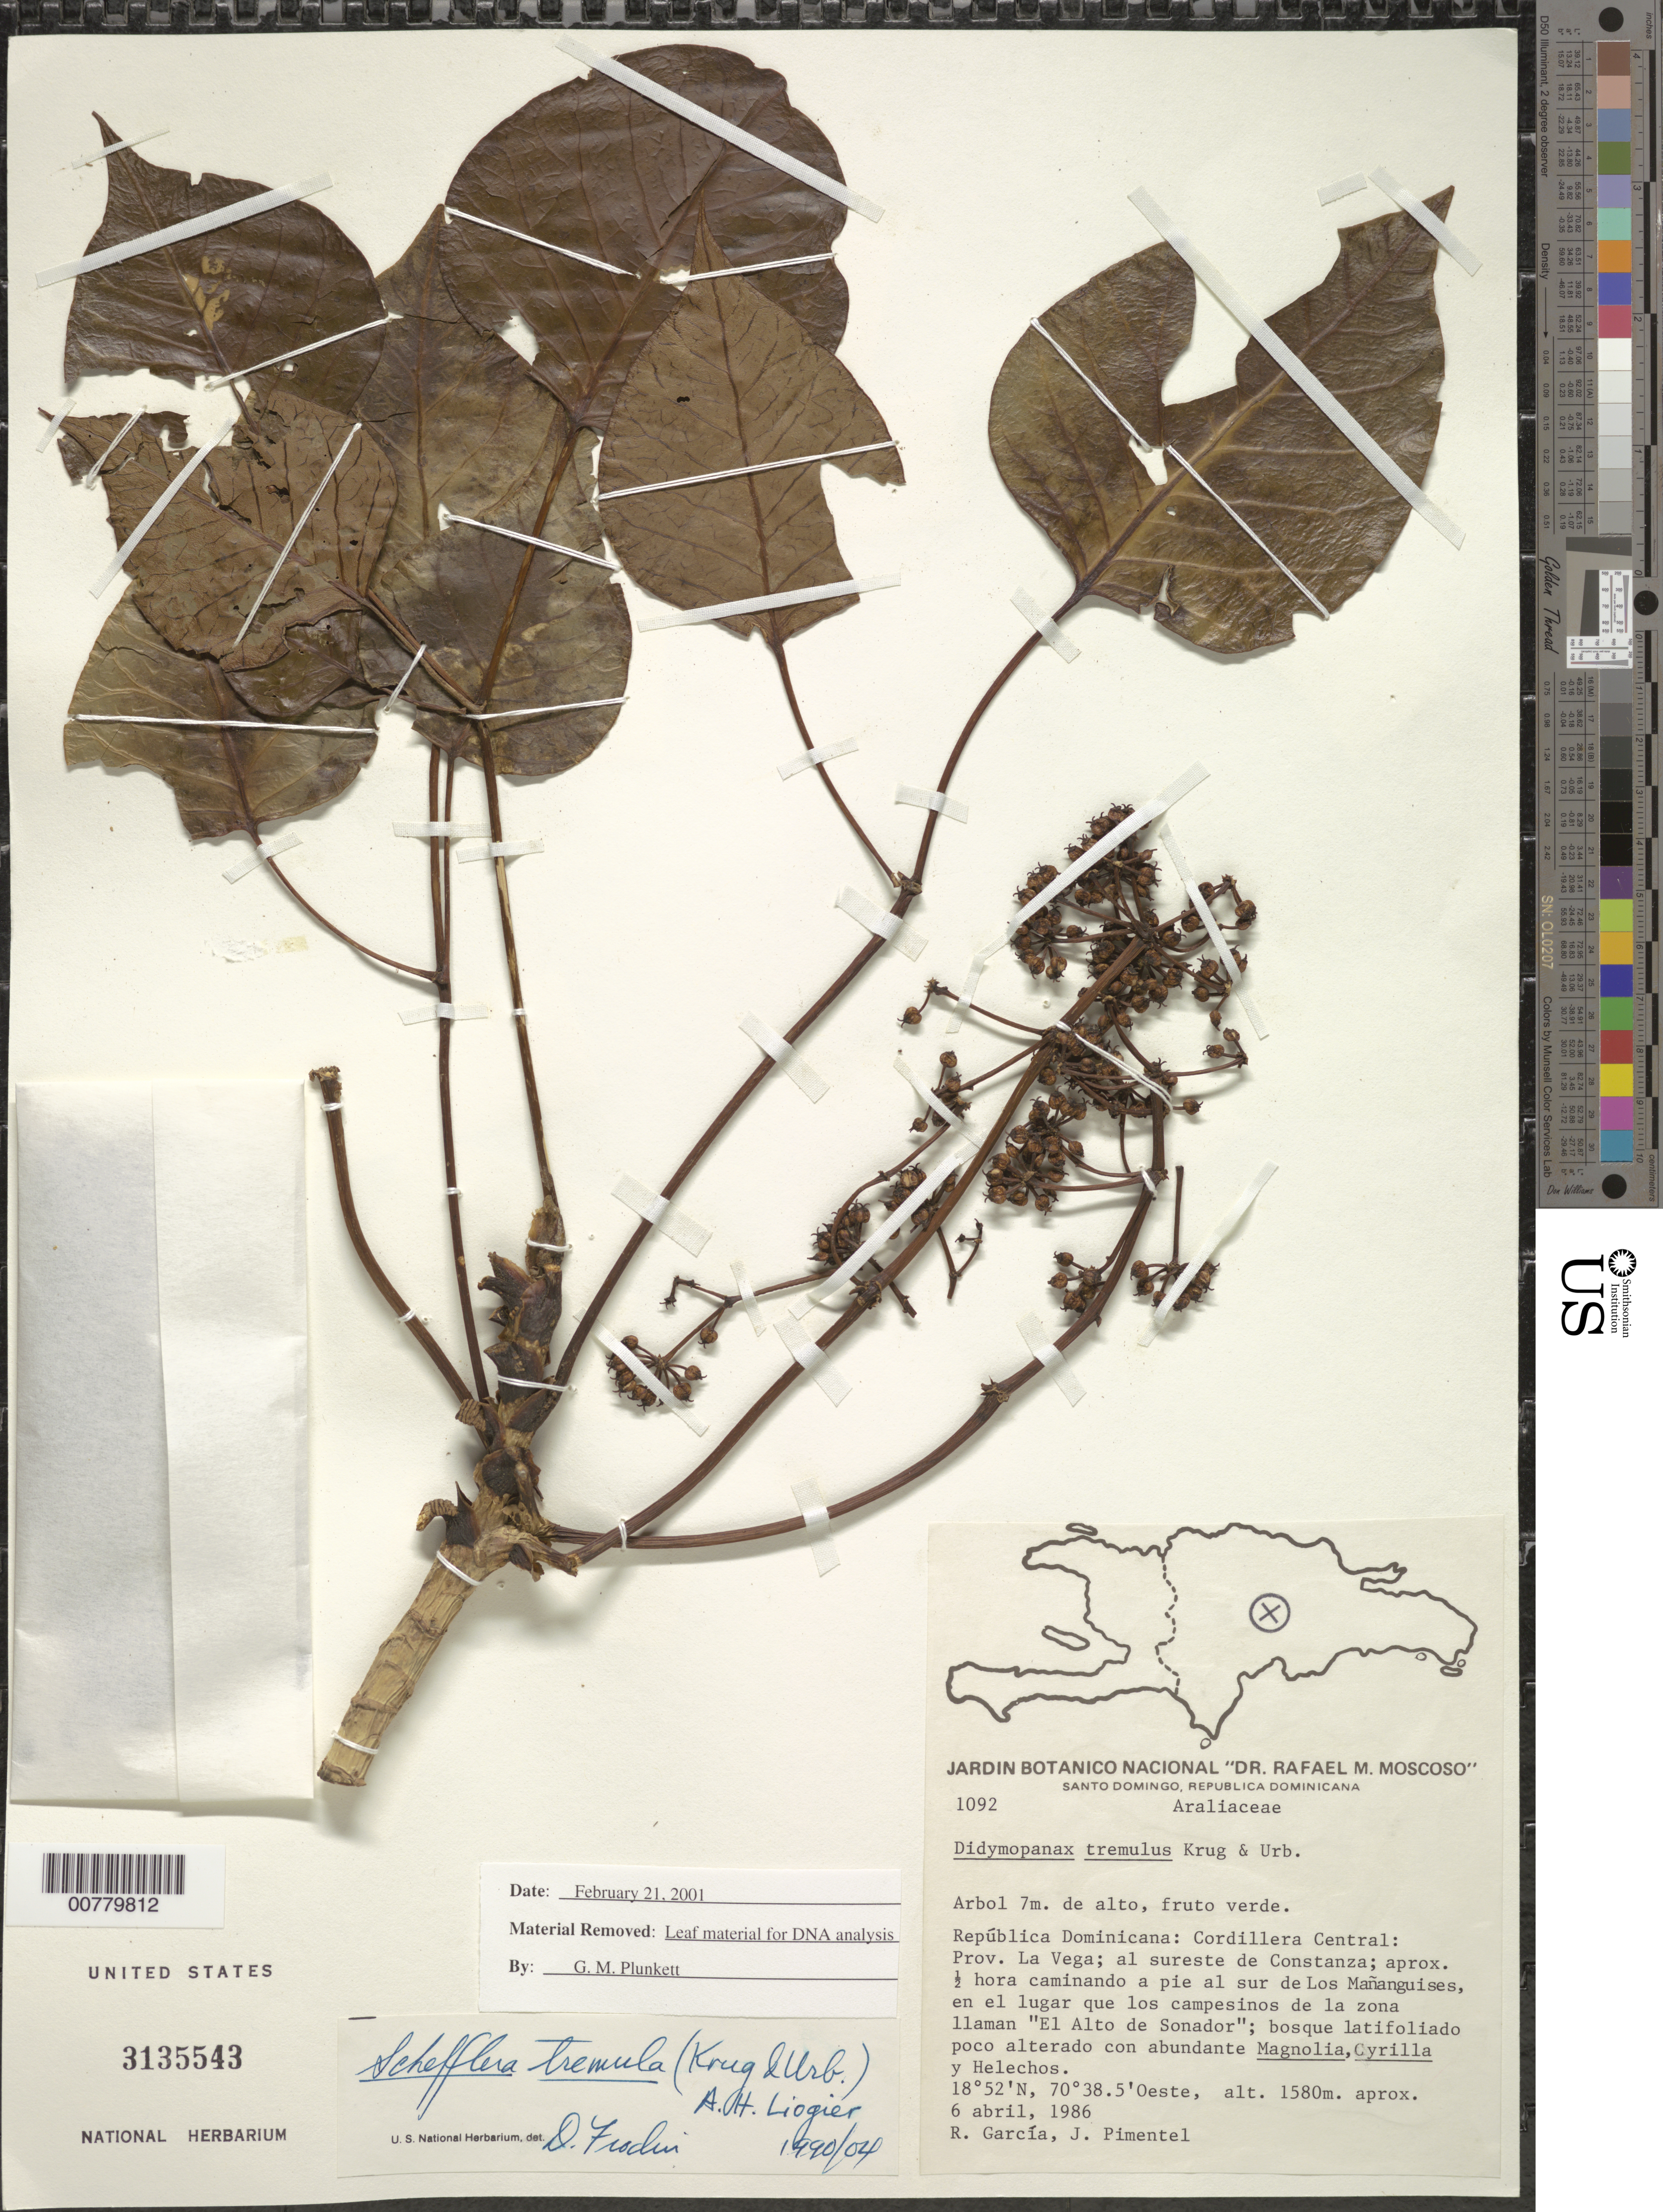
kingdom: Plantae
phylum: Tracheophyta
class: Magnoliopsida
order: Apiales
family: Araliaceae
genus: Schefflera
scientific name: Schefflera tremula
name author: (Krug & Urb.) Alain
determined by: Frodin, D. G.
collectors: R. G. García & J. Pimentel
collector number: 1092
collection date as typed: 06 Apr 1986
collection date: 1986-04-06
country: Dominican Republic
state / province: La Vega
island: Hispaniola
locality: Cordillera Central, southeast of Constanza, aprox. Half hour walking south of Los Mañanguises, in the place called "Alto de Sonador".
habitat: Broadleaf forest, less disturbed, abundant Magnolia, Cyrilla and ferns.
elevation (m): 1580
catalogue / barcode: US 3135543